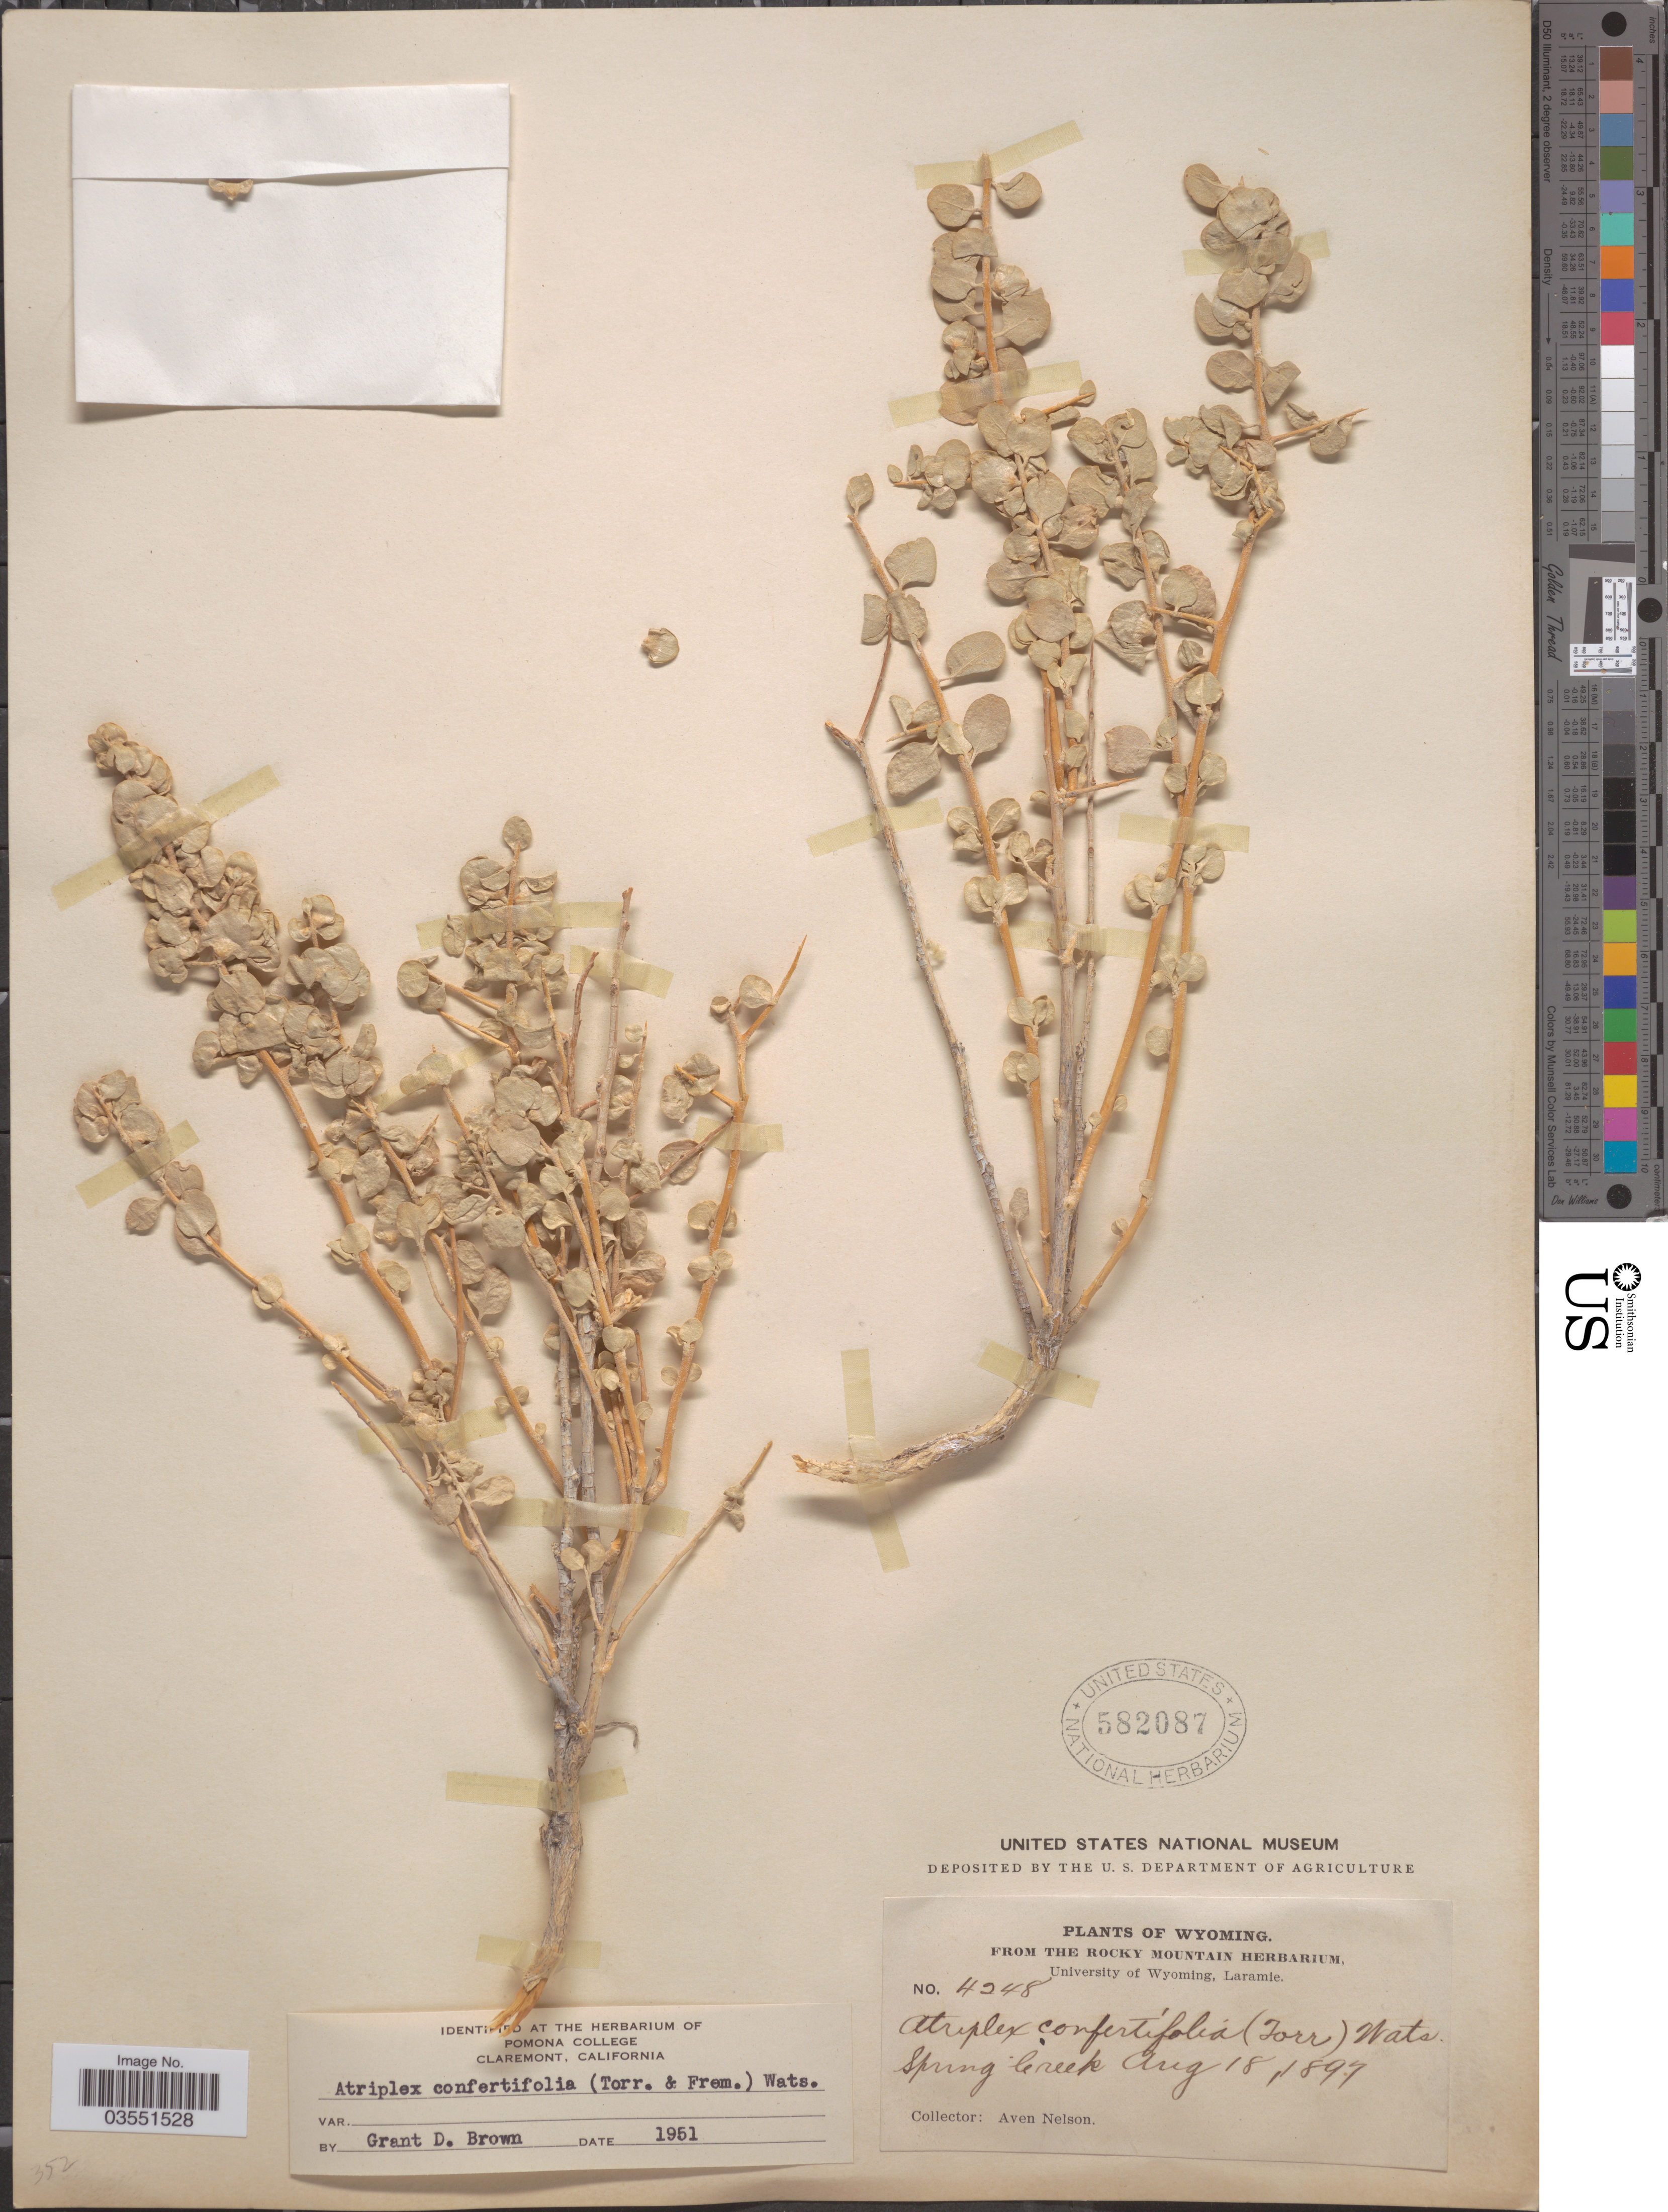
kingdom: Plantae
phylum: Tracheophyta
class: Magnoliopsida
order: Caryophyllales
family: Amaranthaceae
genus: Atriplex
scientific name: Atriplex confertifolia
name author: (Torr. & Frém.) S. Watson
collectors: A. Nelson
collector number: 4248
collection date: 1897-08-18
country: United States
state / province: Wyoming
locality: Spring Creek.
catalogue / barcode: US 582087